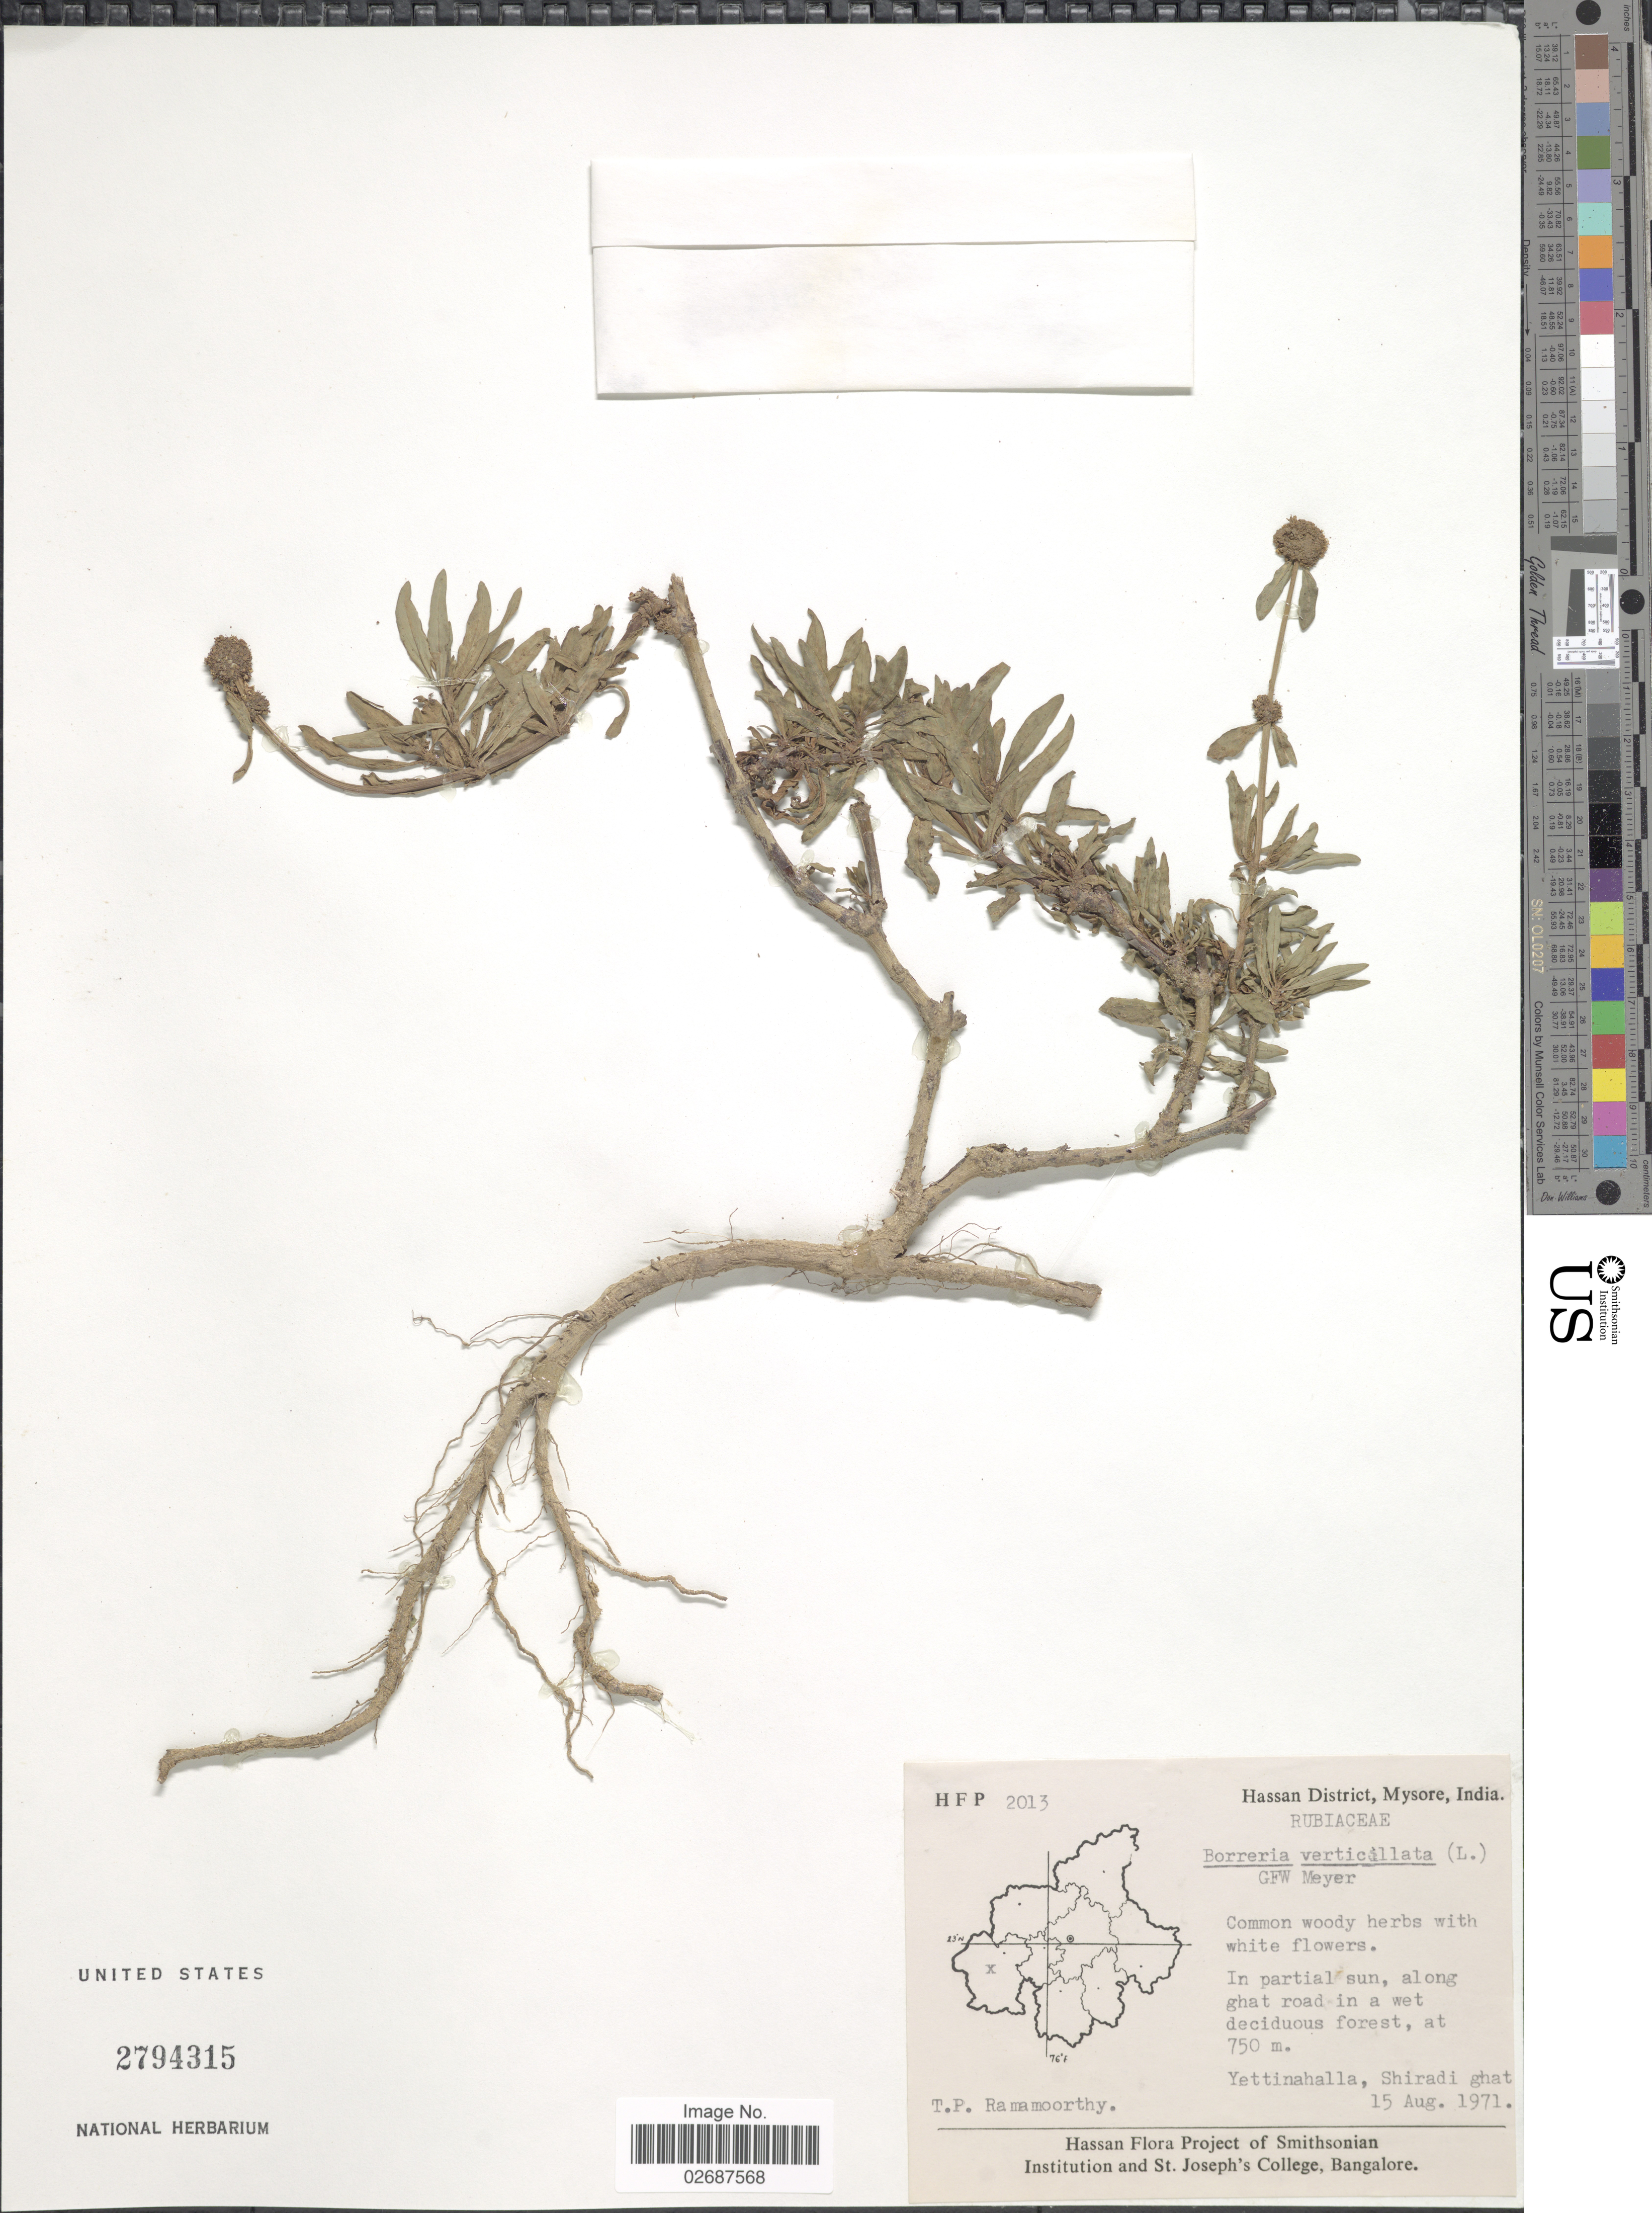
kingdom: Plantae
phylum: Tracheophyta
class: Magnoliopsida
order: Gentianales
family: Rubiaceae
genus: Borreria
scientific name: Borreria verticillata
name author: (L.) G. Mey.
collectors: T. P. Ramamoorthy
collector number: HFP 2013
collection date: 1971-08-15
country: India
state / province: Karnataka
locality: Hassan District, Mysore, along ghat road, Yettinahalla, Shiradi ghat.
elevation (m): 750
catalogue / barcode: US 2794315